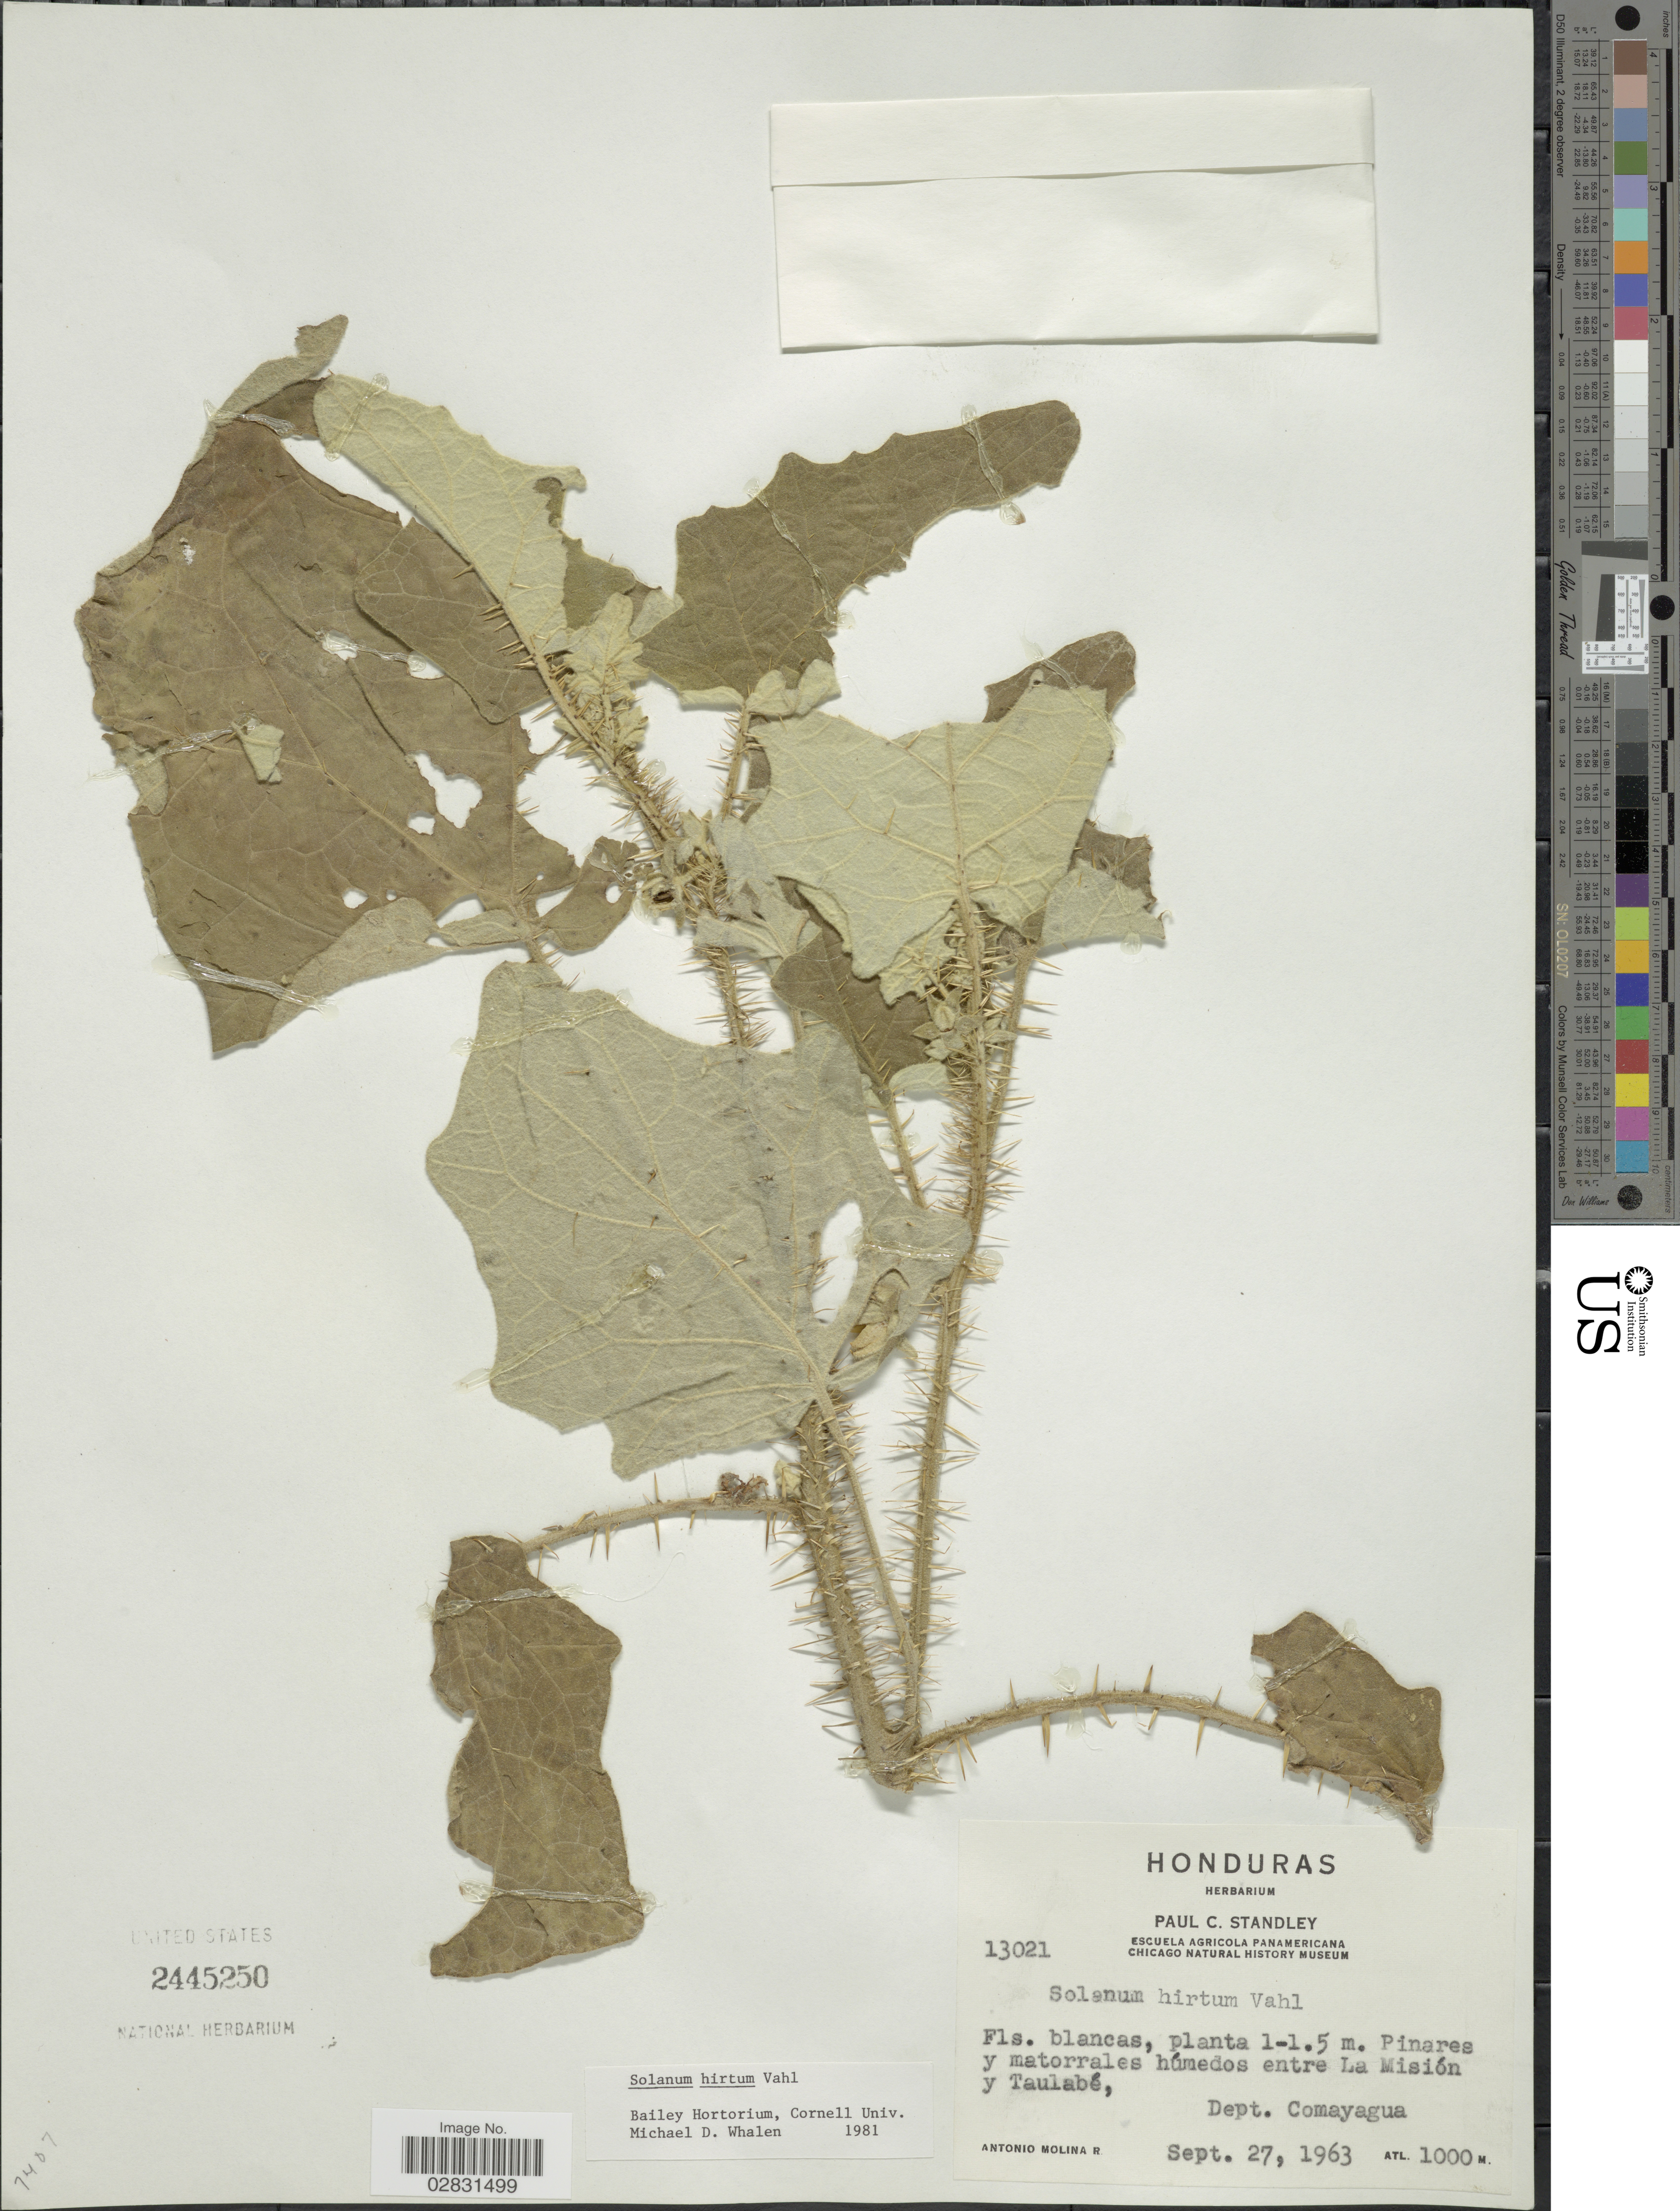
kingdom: Plantae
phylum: Tracheophyta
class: Magnoliopsida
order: Solanales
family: Solanaceae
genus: Solanum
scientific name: Solanum hirtum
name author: Vahl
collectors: A. Molina R.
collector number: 13021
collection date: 1963-09-27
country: Honduras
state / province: Comayagua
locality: Pinares y matorrales húmedos entre La Misión y Taulabé, Dept. Comayagua.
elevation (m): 1000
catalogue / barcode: US 2445250